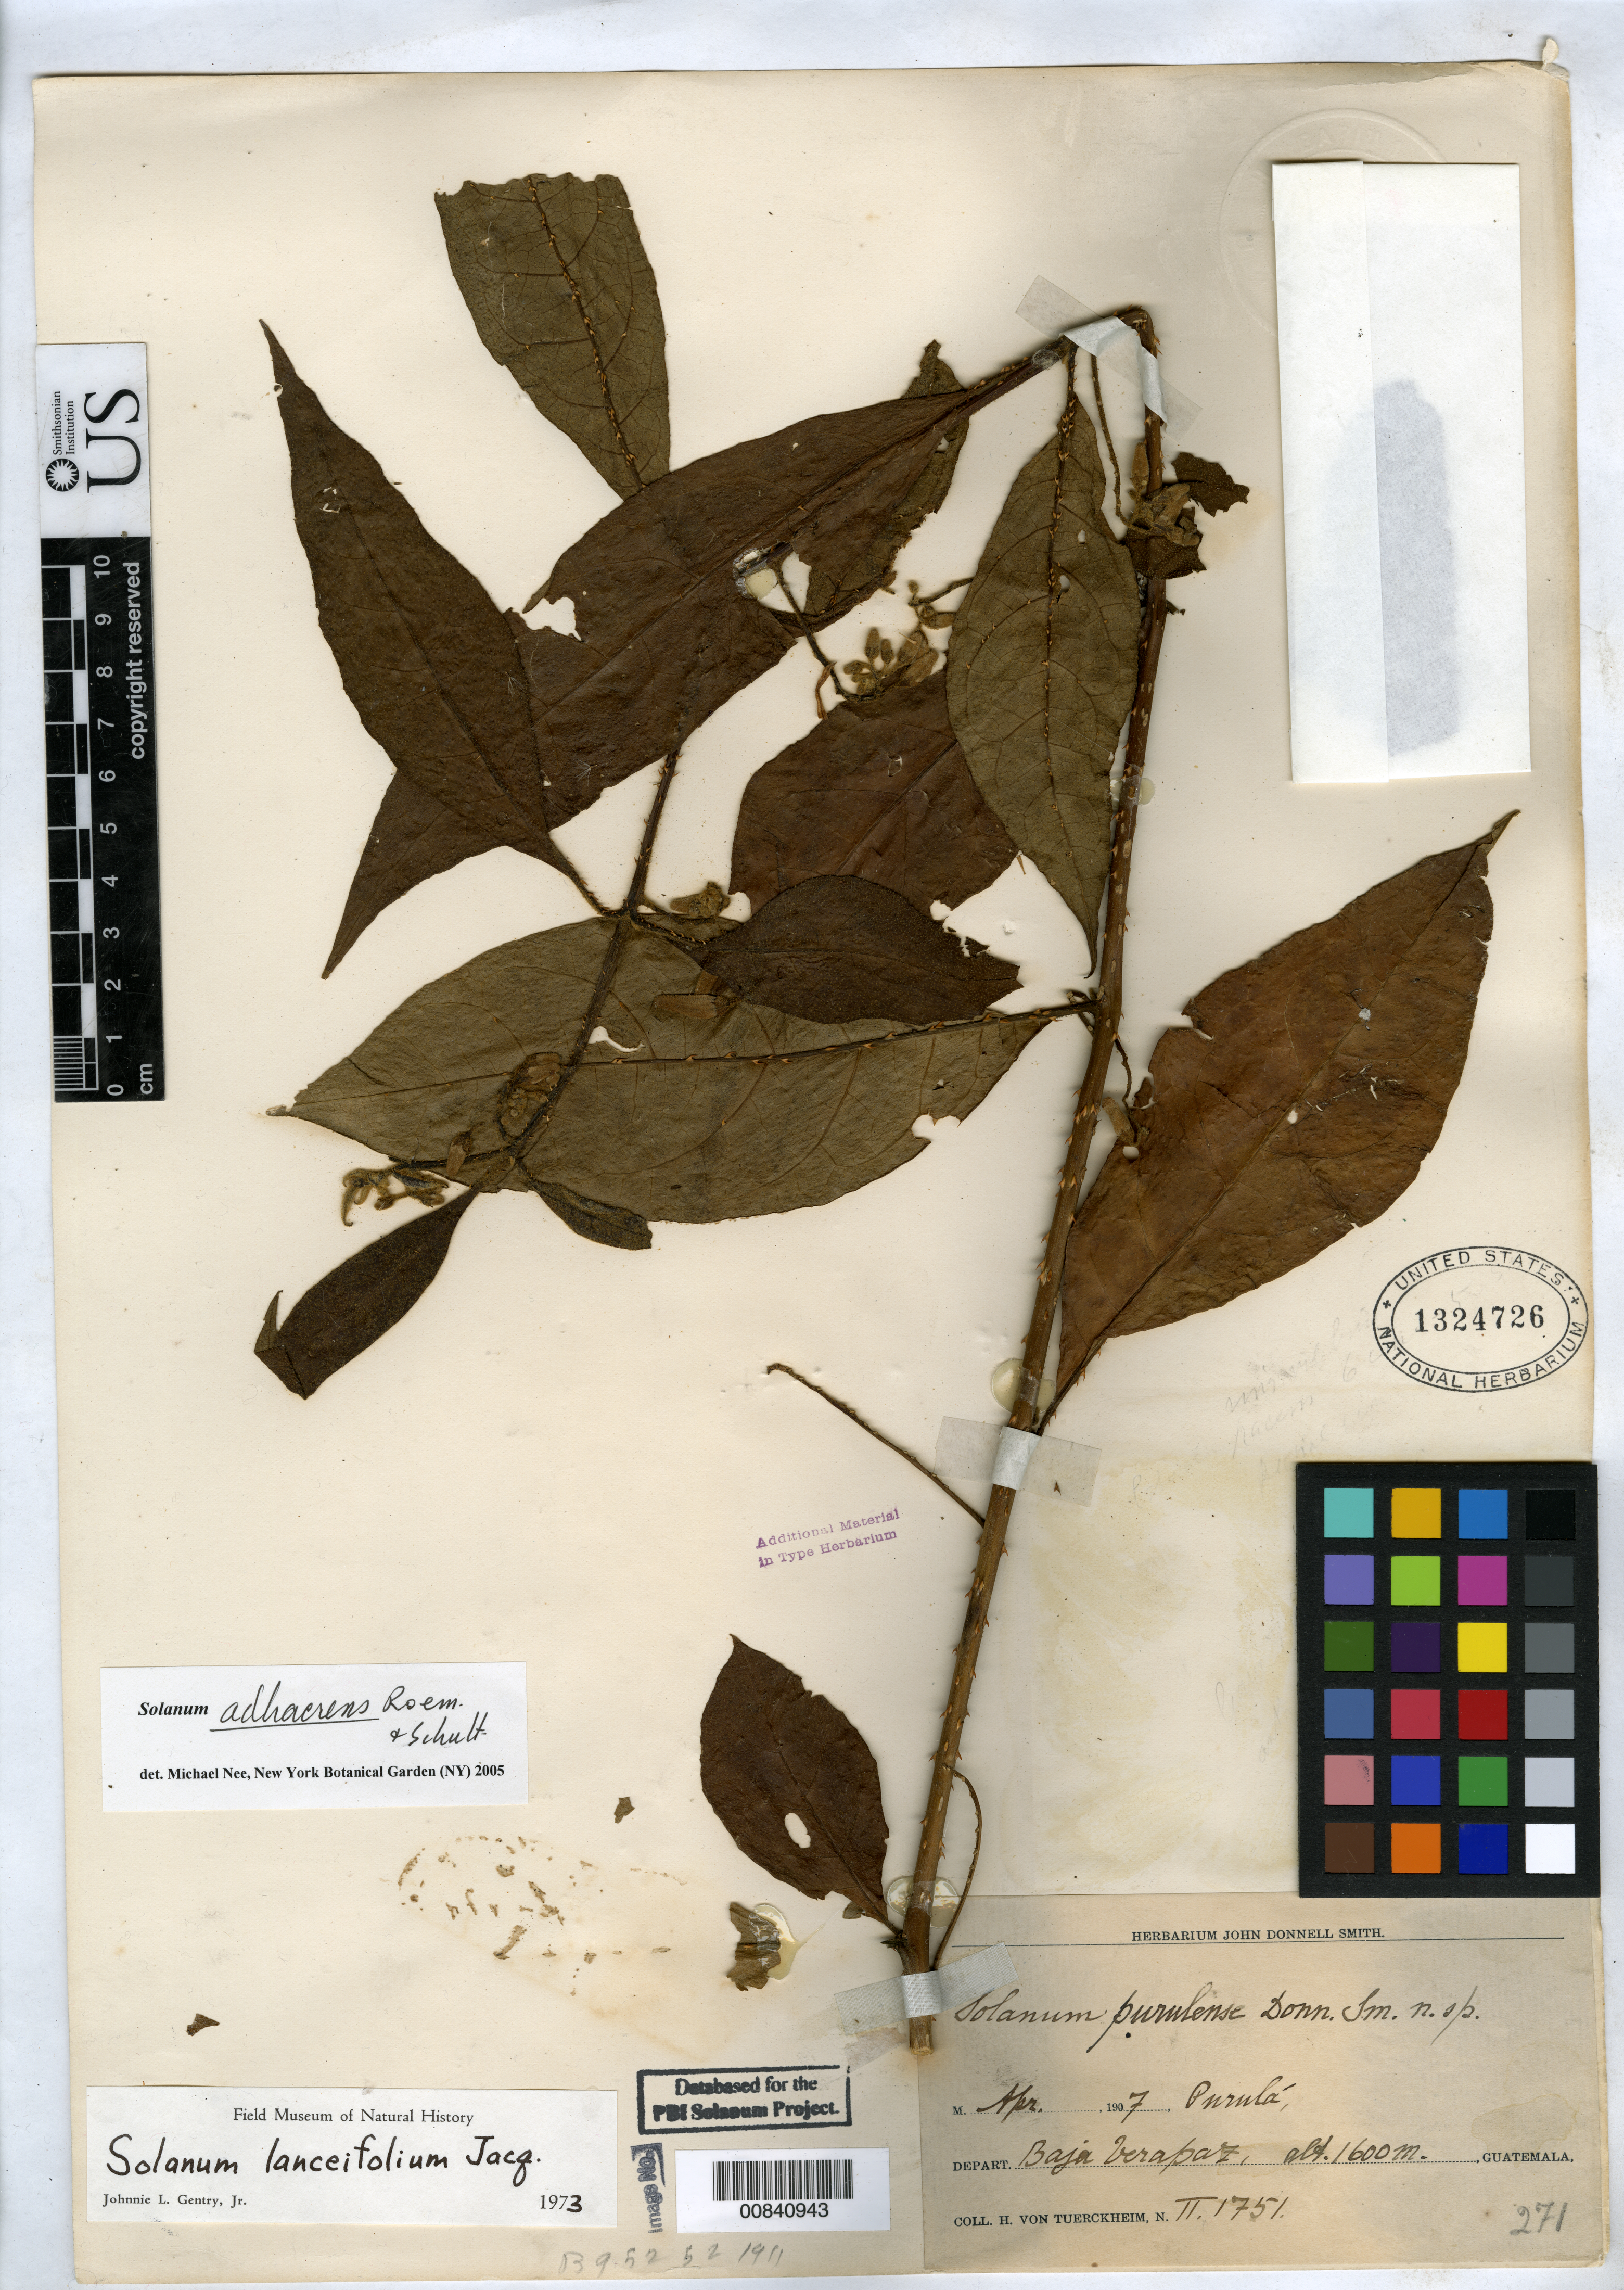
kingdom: Plantae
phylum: Tracheophyta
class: Magnoliopsida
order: Solanales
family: Solanaceae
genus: Solanum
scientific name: Solanum purulense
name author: Donn. Sm.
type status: Type Collection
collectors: H. von Türckheim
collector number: II 1751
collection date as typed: Apr 1907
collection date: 1907-04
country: Guatemala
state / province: Baja Verapaz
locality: Near Purula.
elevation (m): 1600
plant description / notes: One of two sheets (syntypes?) received from the John Donnell Smith herbarium.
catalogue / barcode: US 1324726